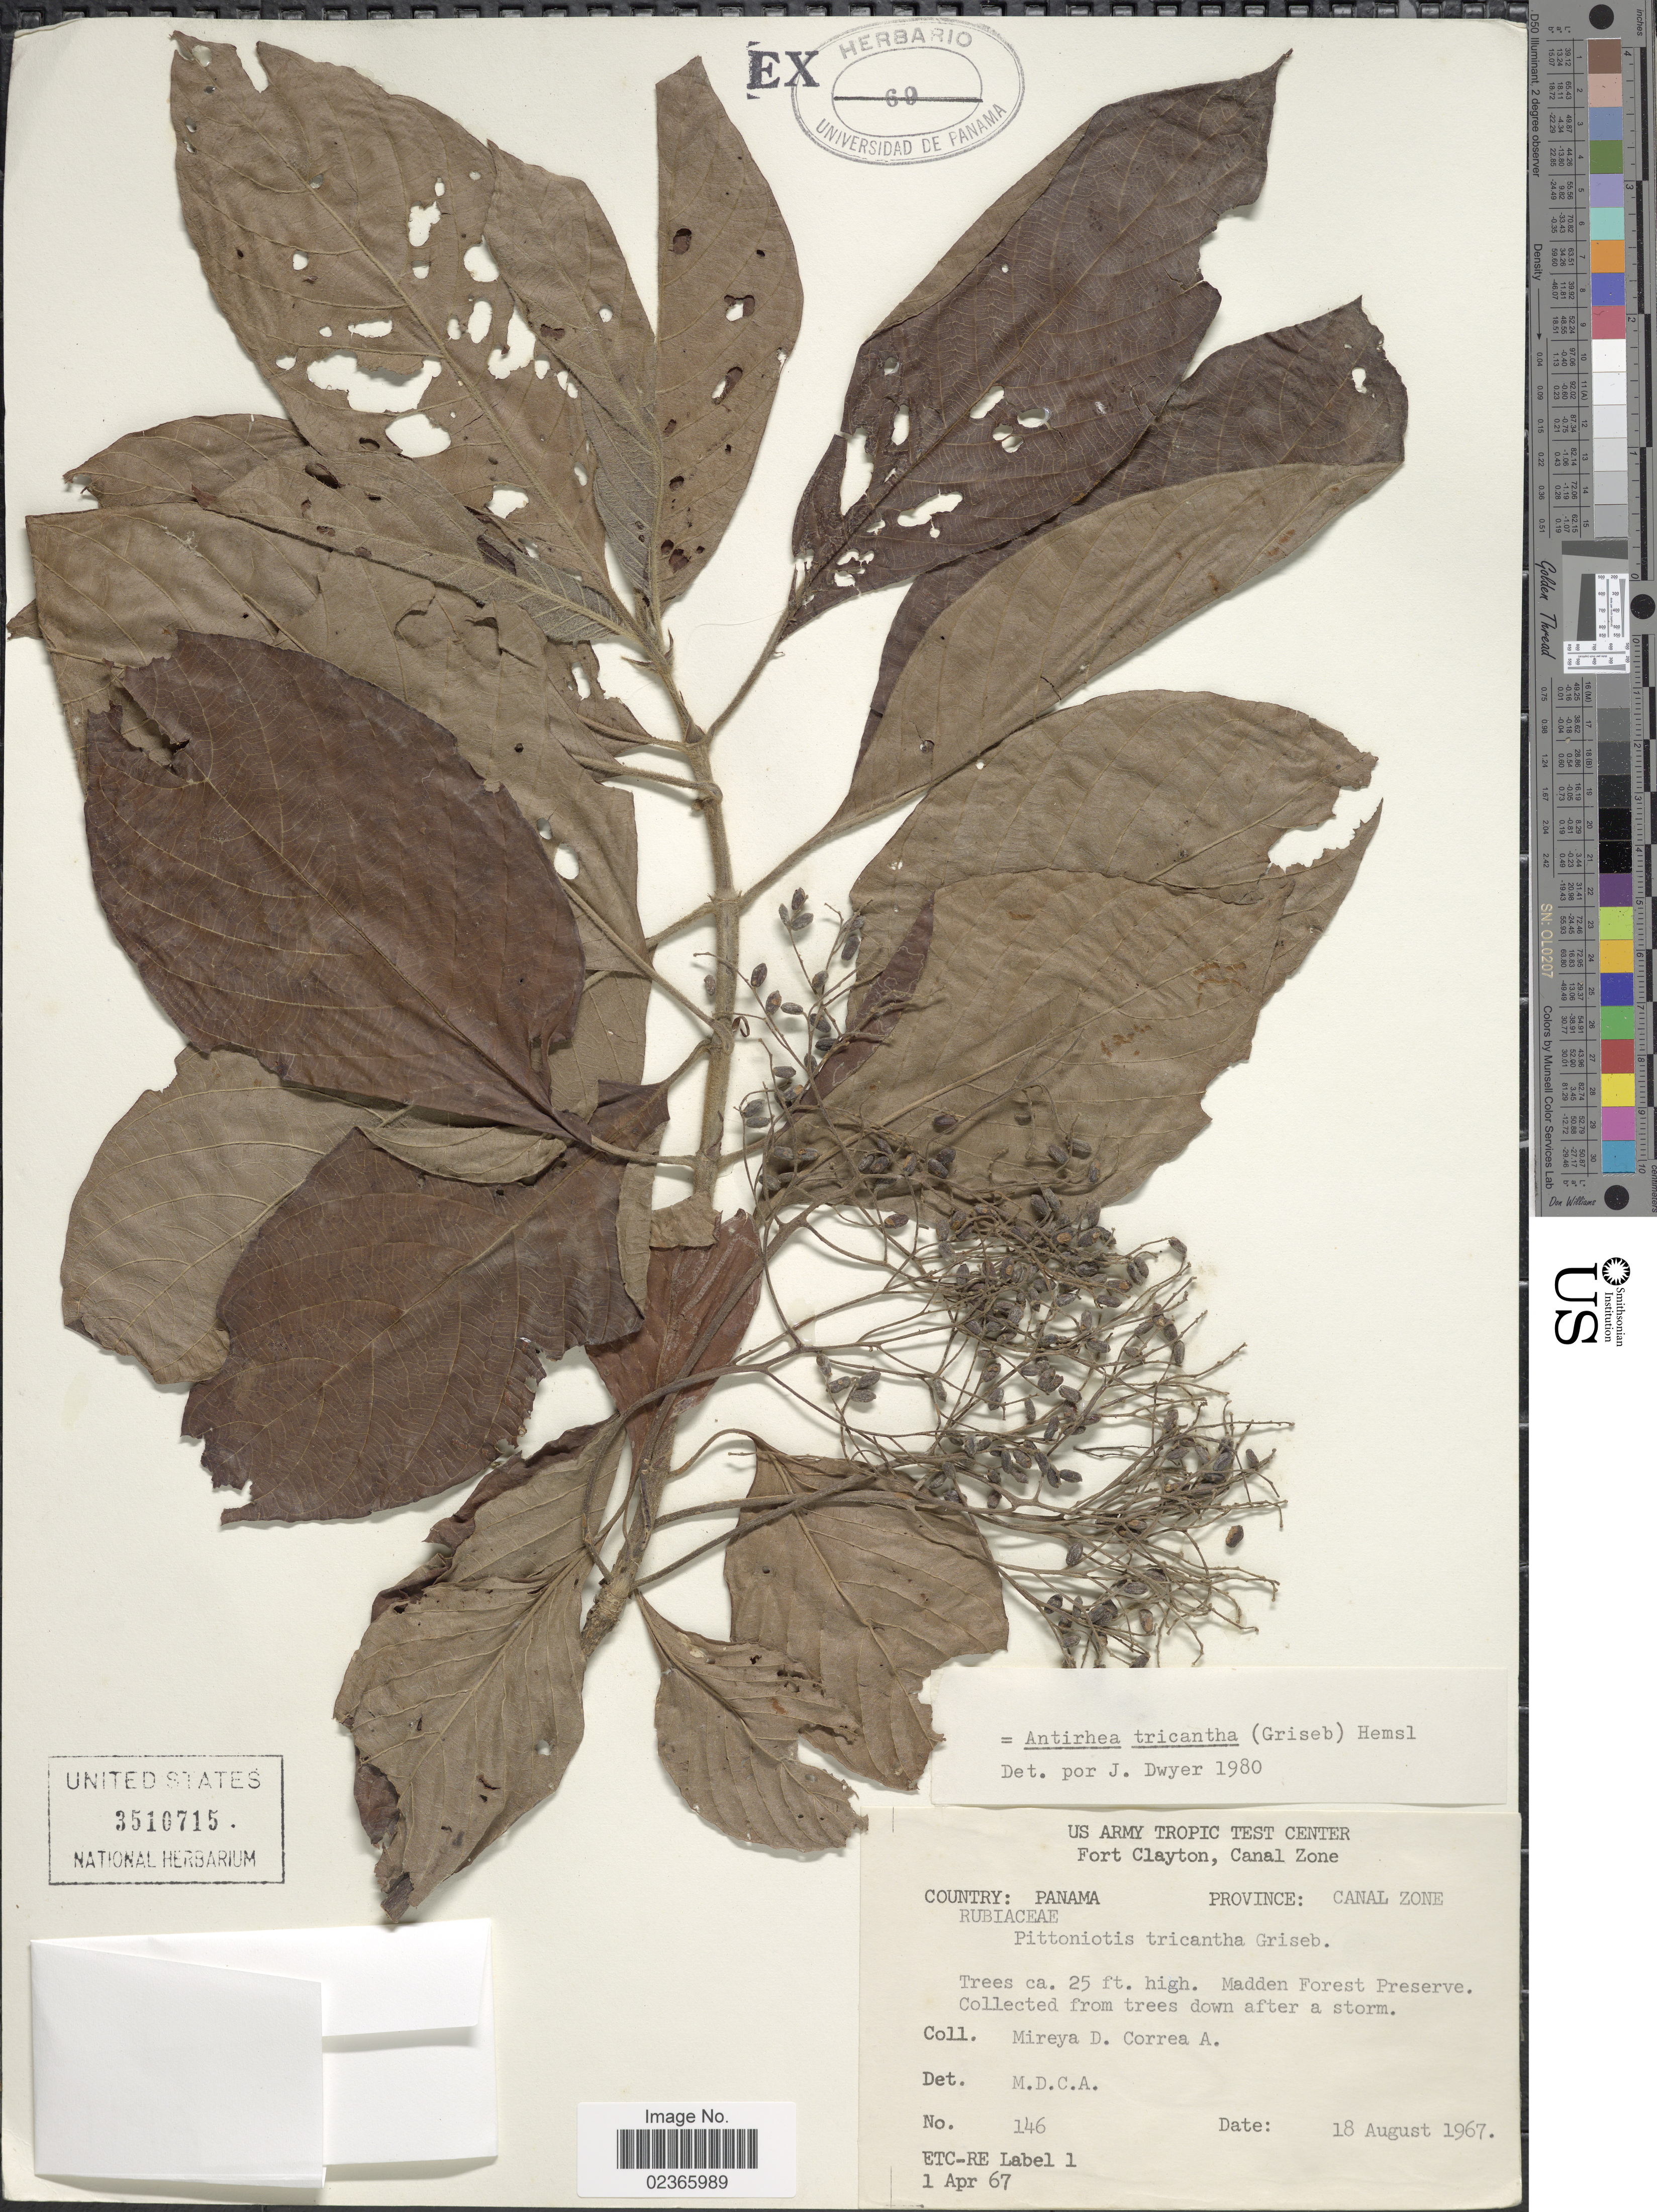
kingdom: Plantae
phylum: Tracheophyta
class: Magnoliopsida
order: Gentianales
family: Rubiaceae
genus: Macrocnemum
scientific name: Macrocnemum glabrescens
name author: (Benth.) Wedd.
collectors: M. D. Corrêa-A.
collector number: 146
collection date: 1967-08-18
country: Panama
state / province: Colón / Panamá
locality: County: Panama, Province: Canal Zone. Madden forest Preserve. Fort Calyton, Canal Zone.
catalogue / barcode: US 3510715